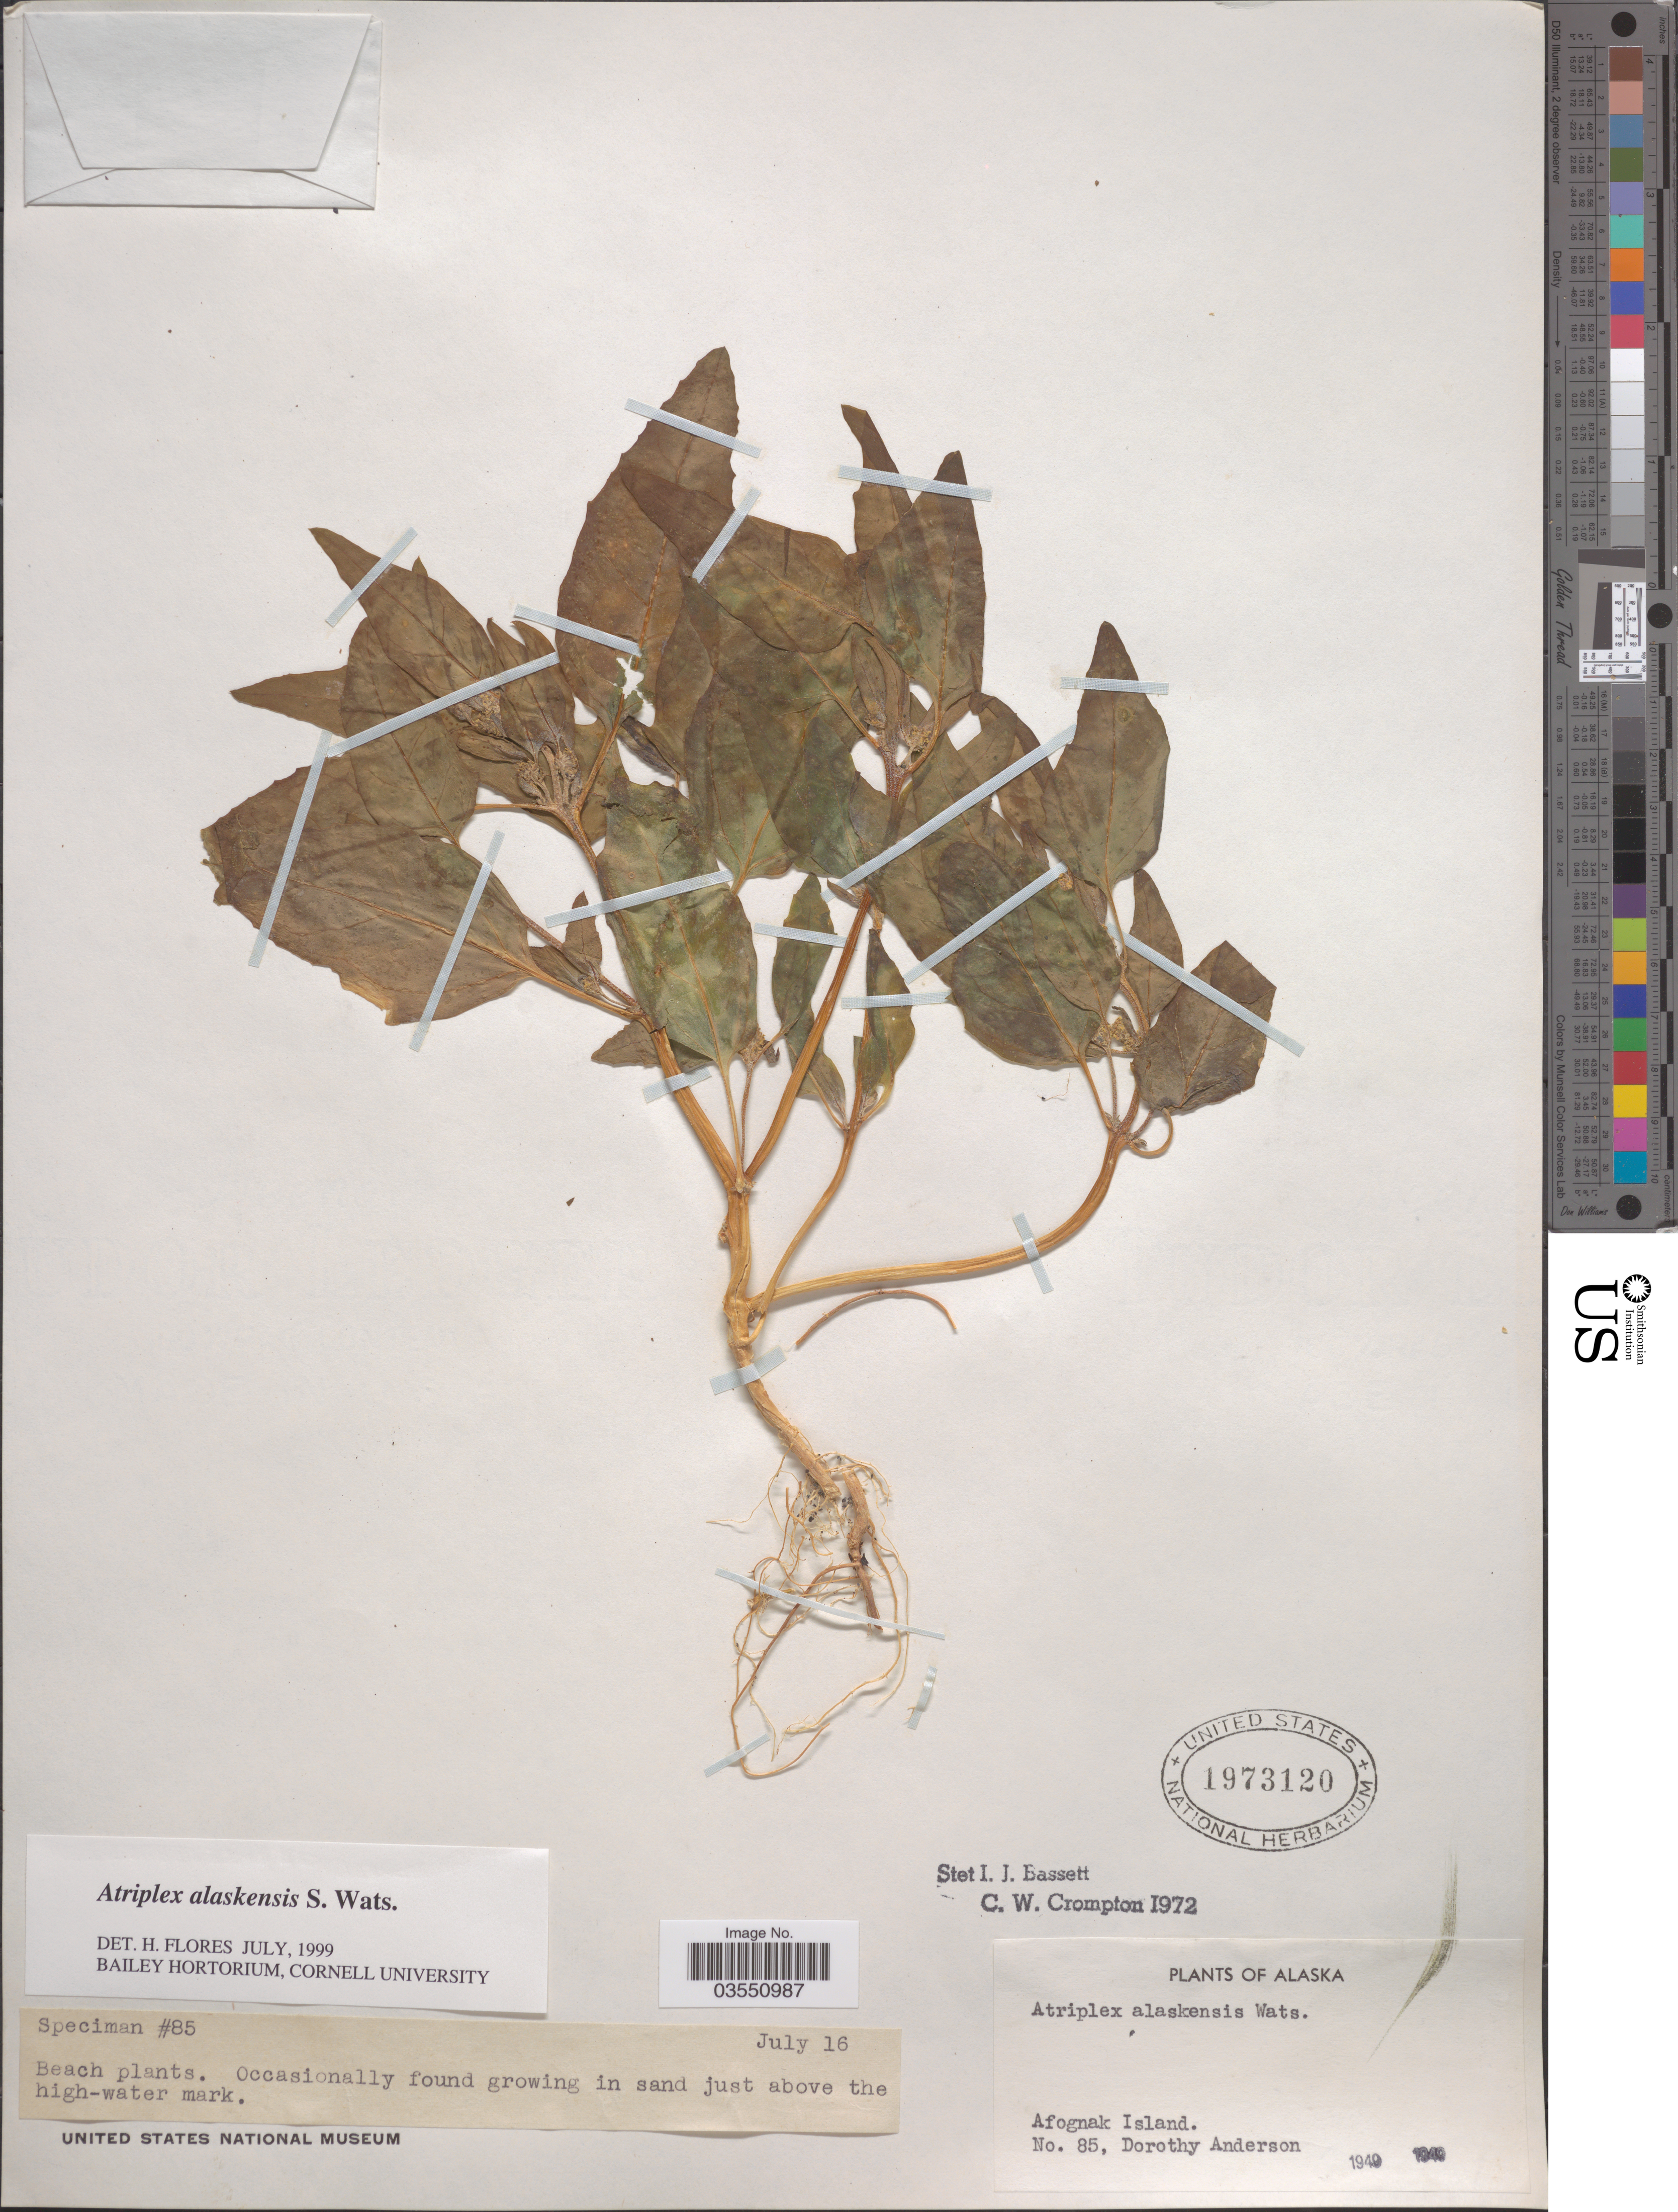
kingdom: Plantae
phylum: Tracheophyta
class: Magnoliopsida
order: Caryophyllales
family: Amaranthaceae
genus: Atriplex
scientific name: Atriplex alaskensis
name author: S. Watson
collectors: D. Anderson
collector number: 85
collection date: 1949-07-16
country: United States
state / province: Alaska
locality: Afognak Island.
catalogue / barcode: US 1973120